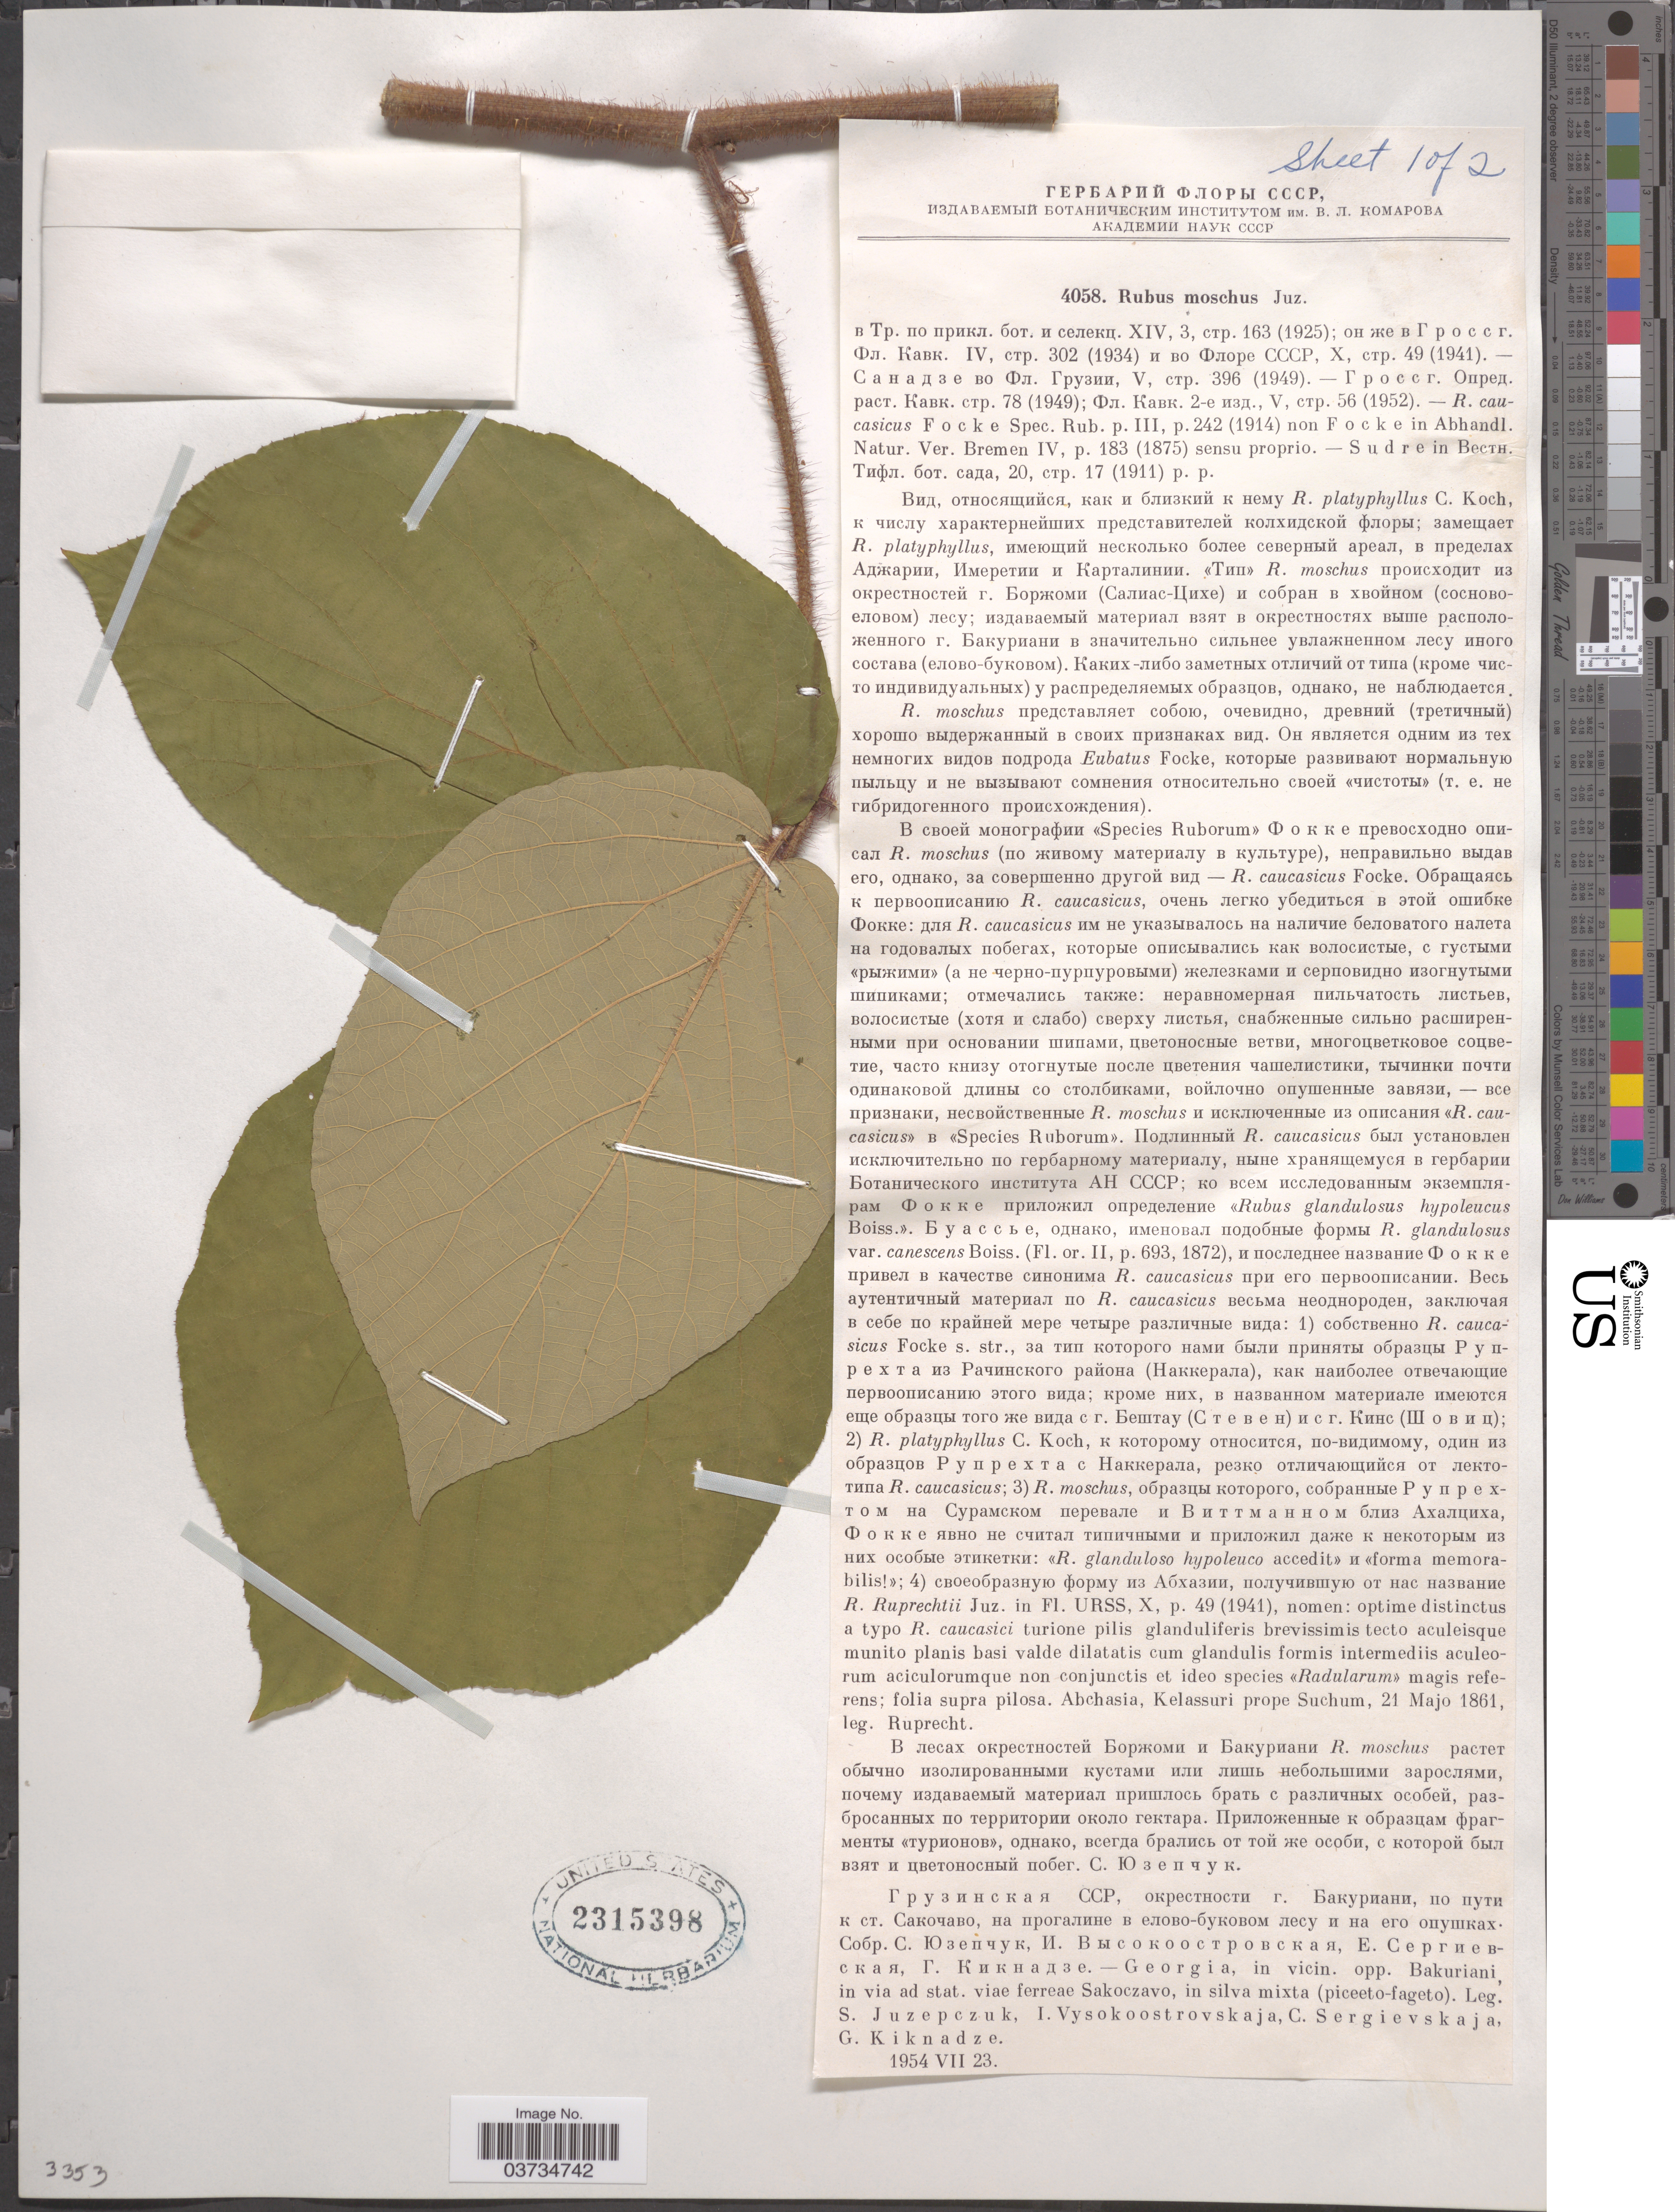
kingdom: Plantae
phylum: Tracheophyta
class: Magnoliopsida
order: Rosales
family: Rosaceae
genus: Rubus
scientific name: Rubus moschus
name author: Juz.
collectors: S. V. Juzepczuk, I. Vysokoostrovskaja, C. Sergievskaja & G. Kiknadze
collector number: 4058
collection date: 1954-07-23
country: Georgia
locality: In vicin. opp. Bakuriani, in via ad stat. viae ferreae Sakoczavo.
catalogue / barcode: US 2315398